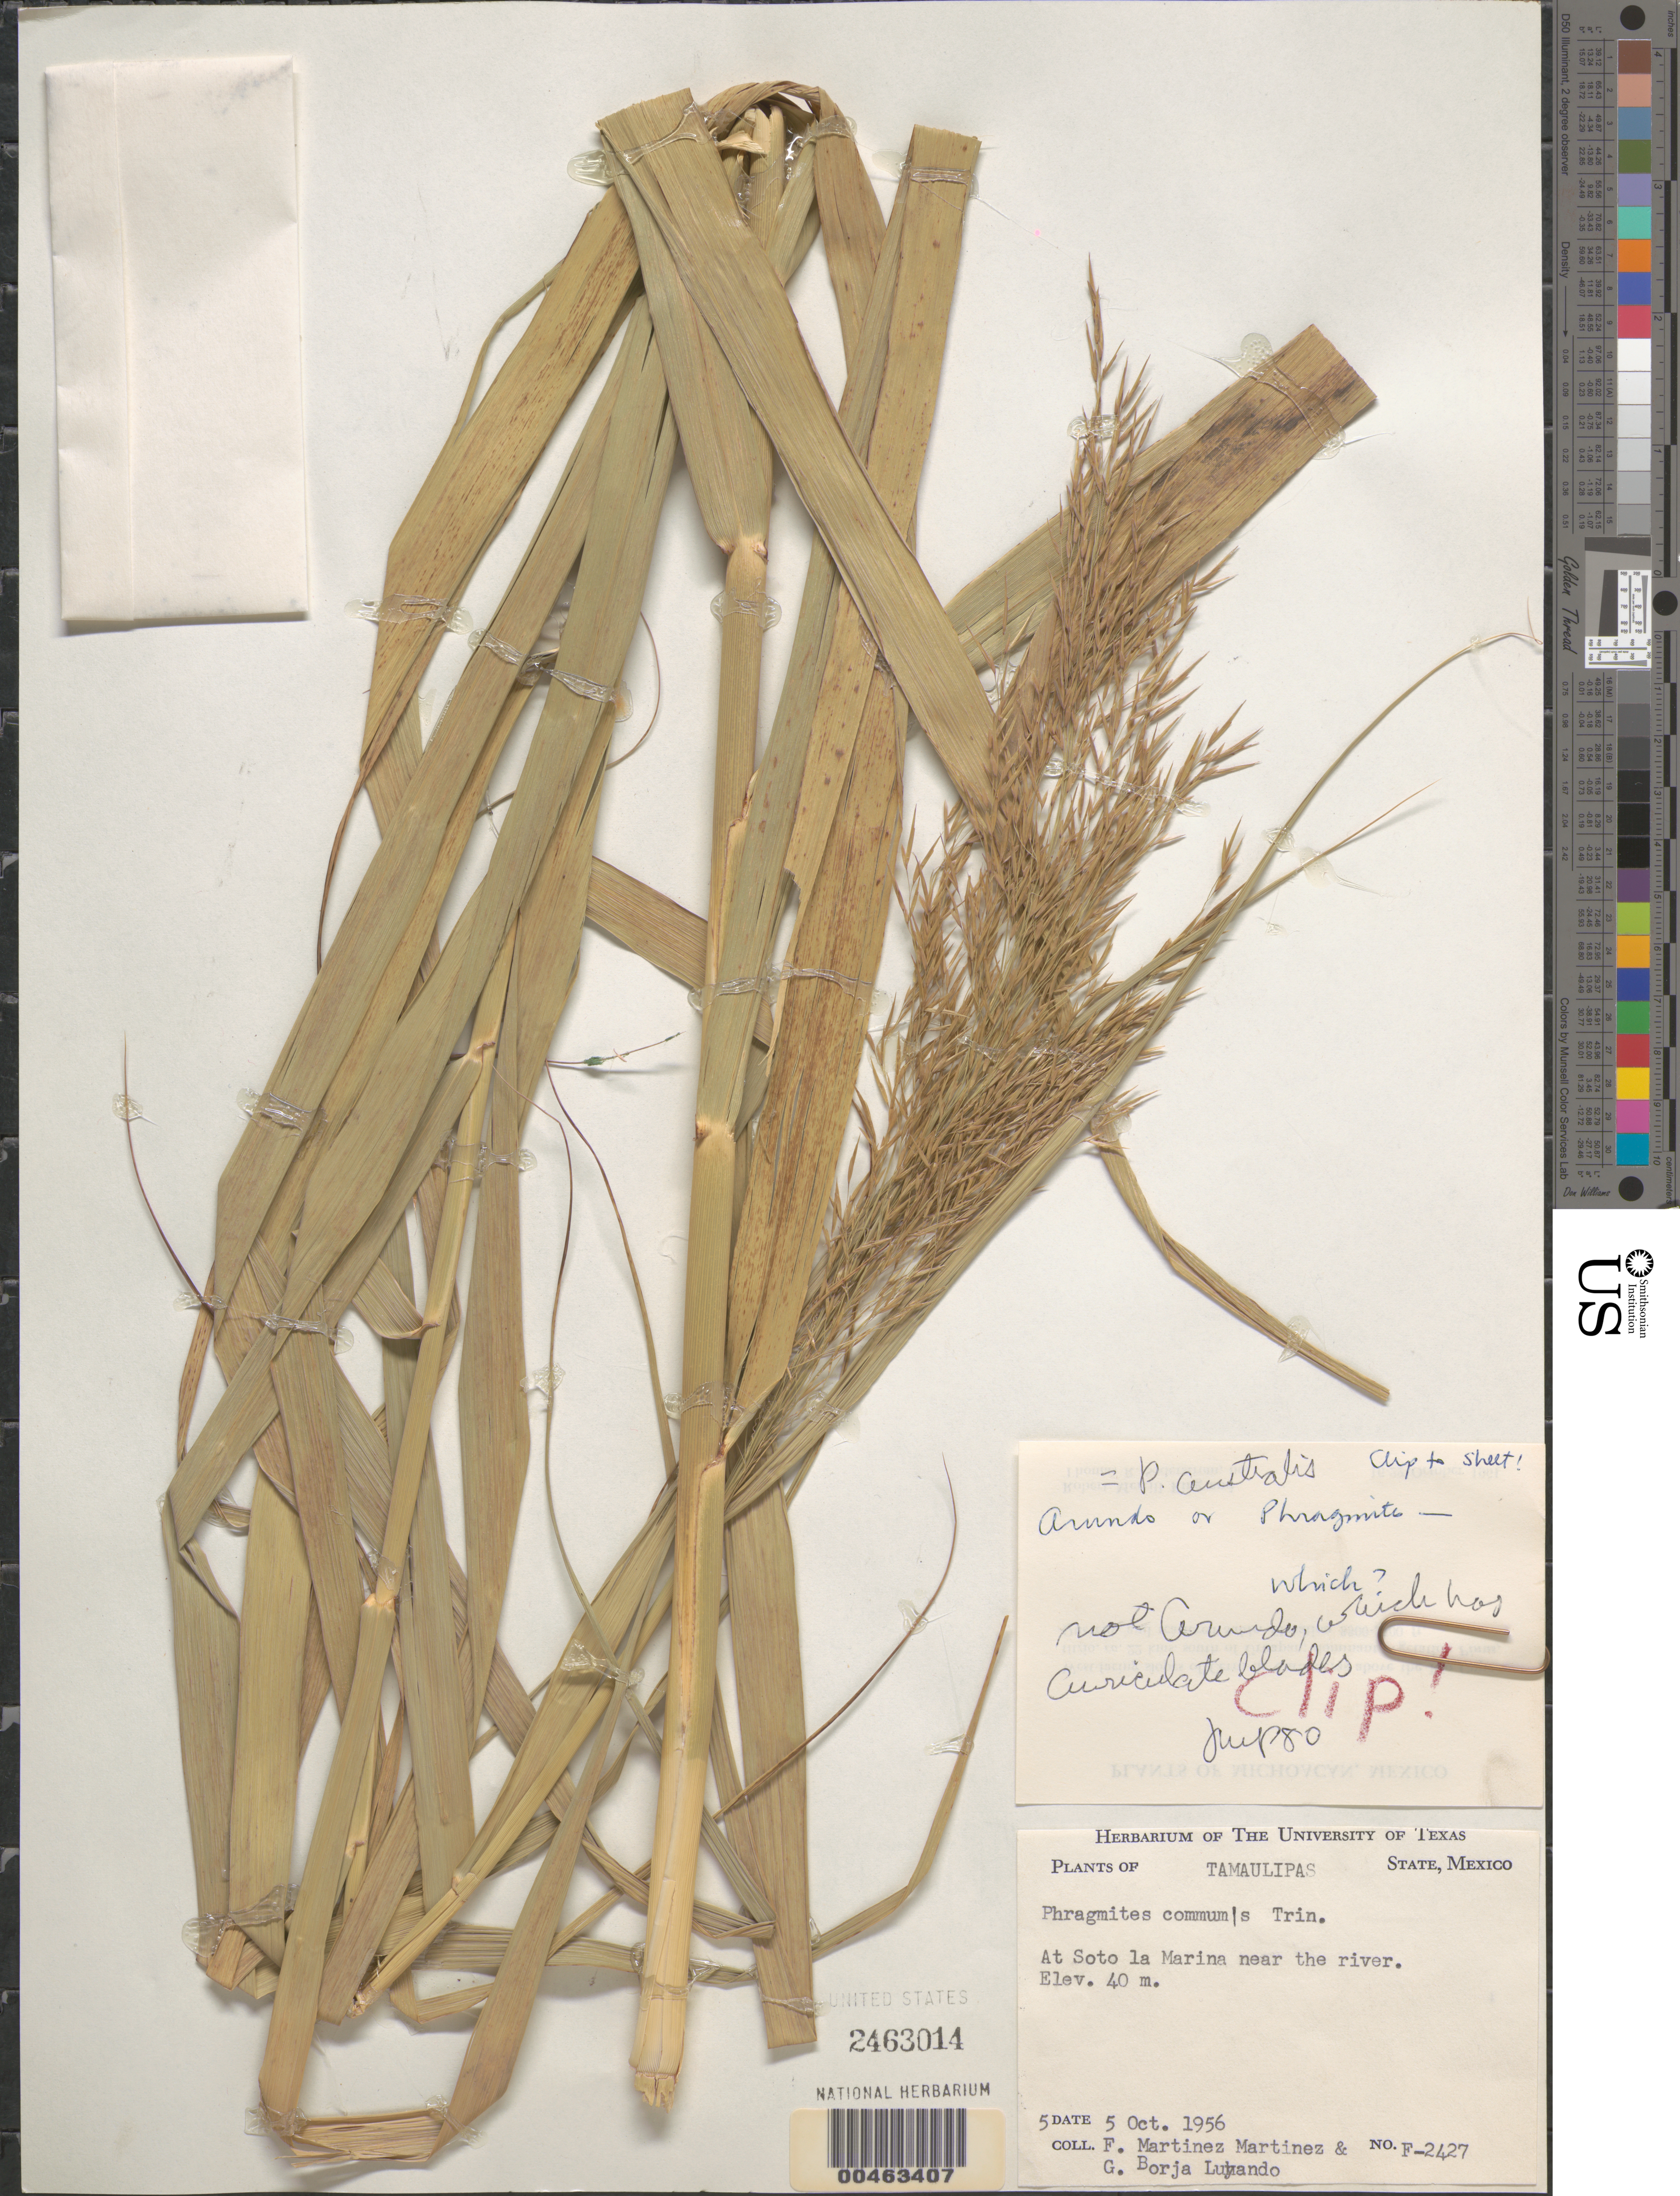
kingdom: Plantae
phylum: Tracheophyta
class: Liliopsida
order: Poales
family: Poaceae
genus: Phragmites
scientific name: Phragmites australis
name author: (Cav.) Trin. ex Steud.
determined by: Pohl, R. W.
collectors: F. Martinez-M. & G. Borja-Luyando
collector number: F-2427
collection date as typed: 5 Oct 1956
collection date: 1956-10-05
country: Mexico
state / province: Tamaulipas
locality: At Soto la Marina near the river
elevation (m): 40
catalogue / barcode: US 2463014